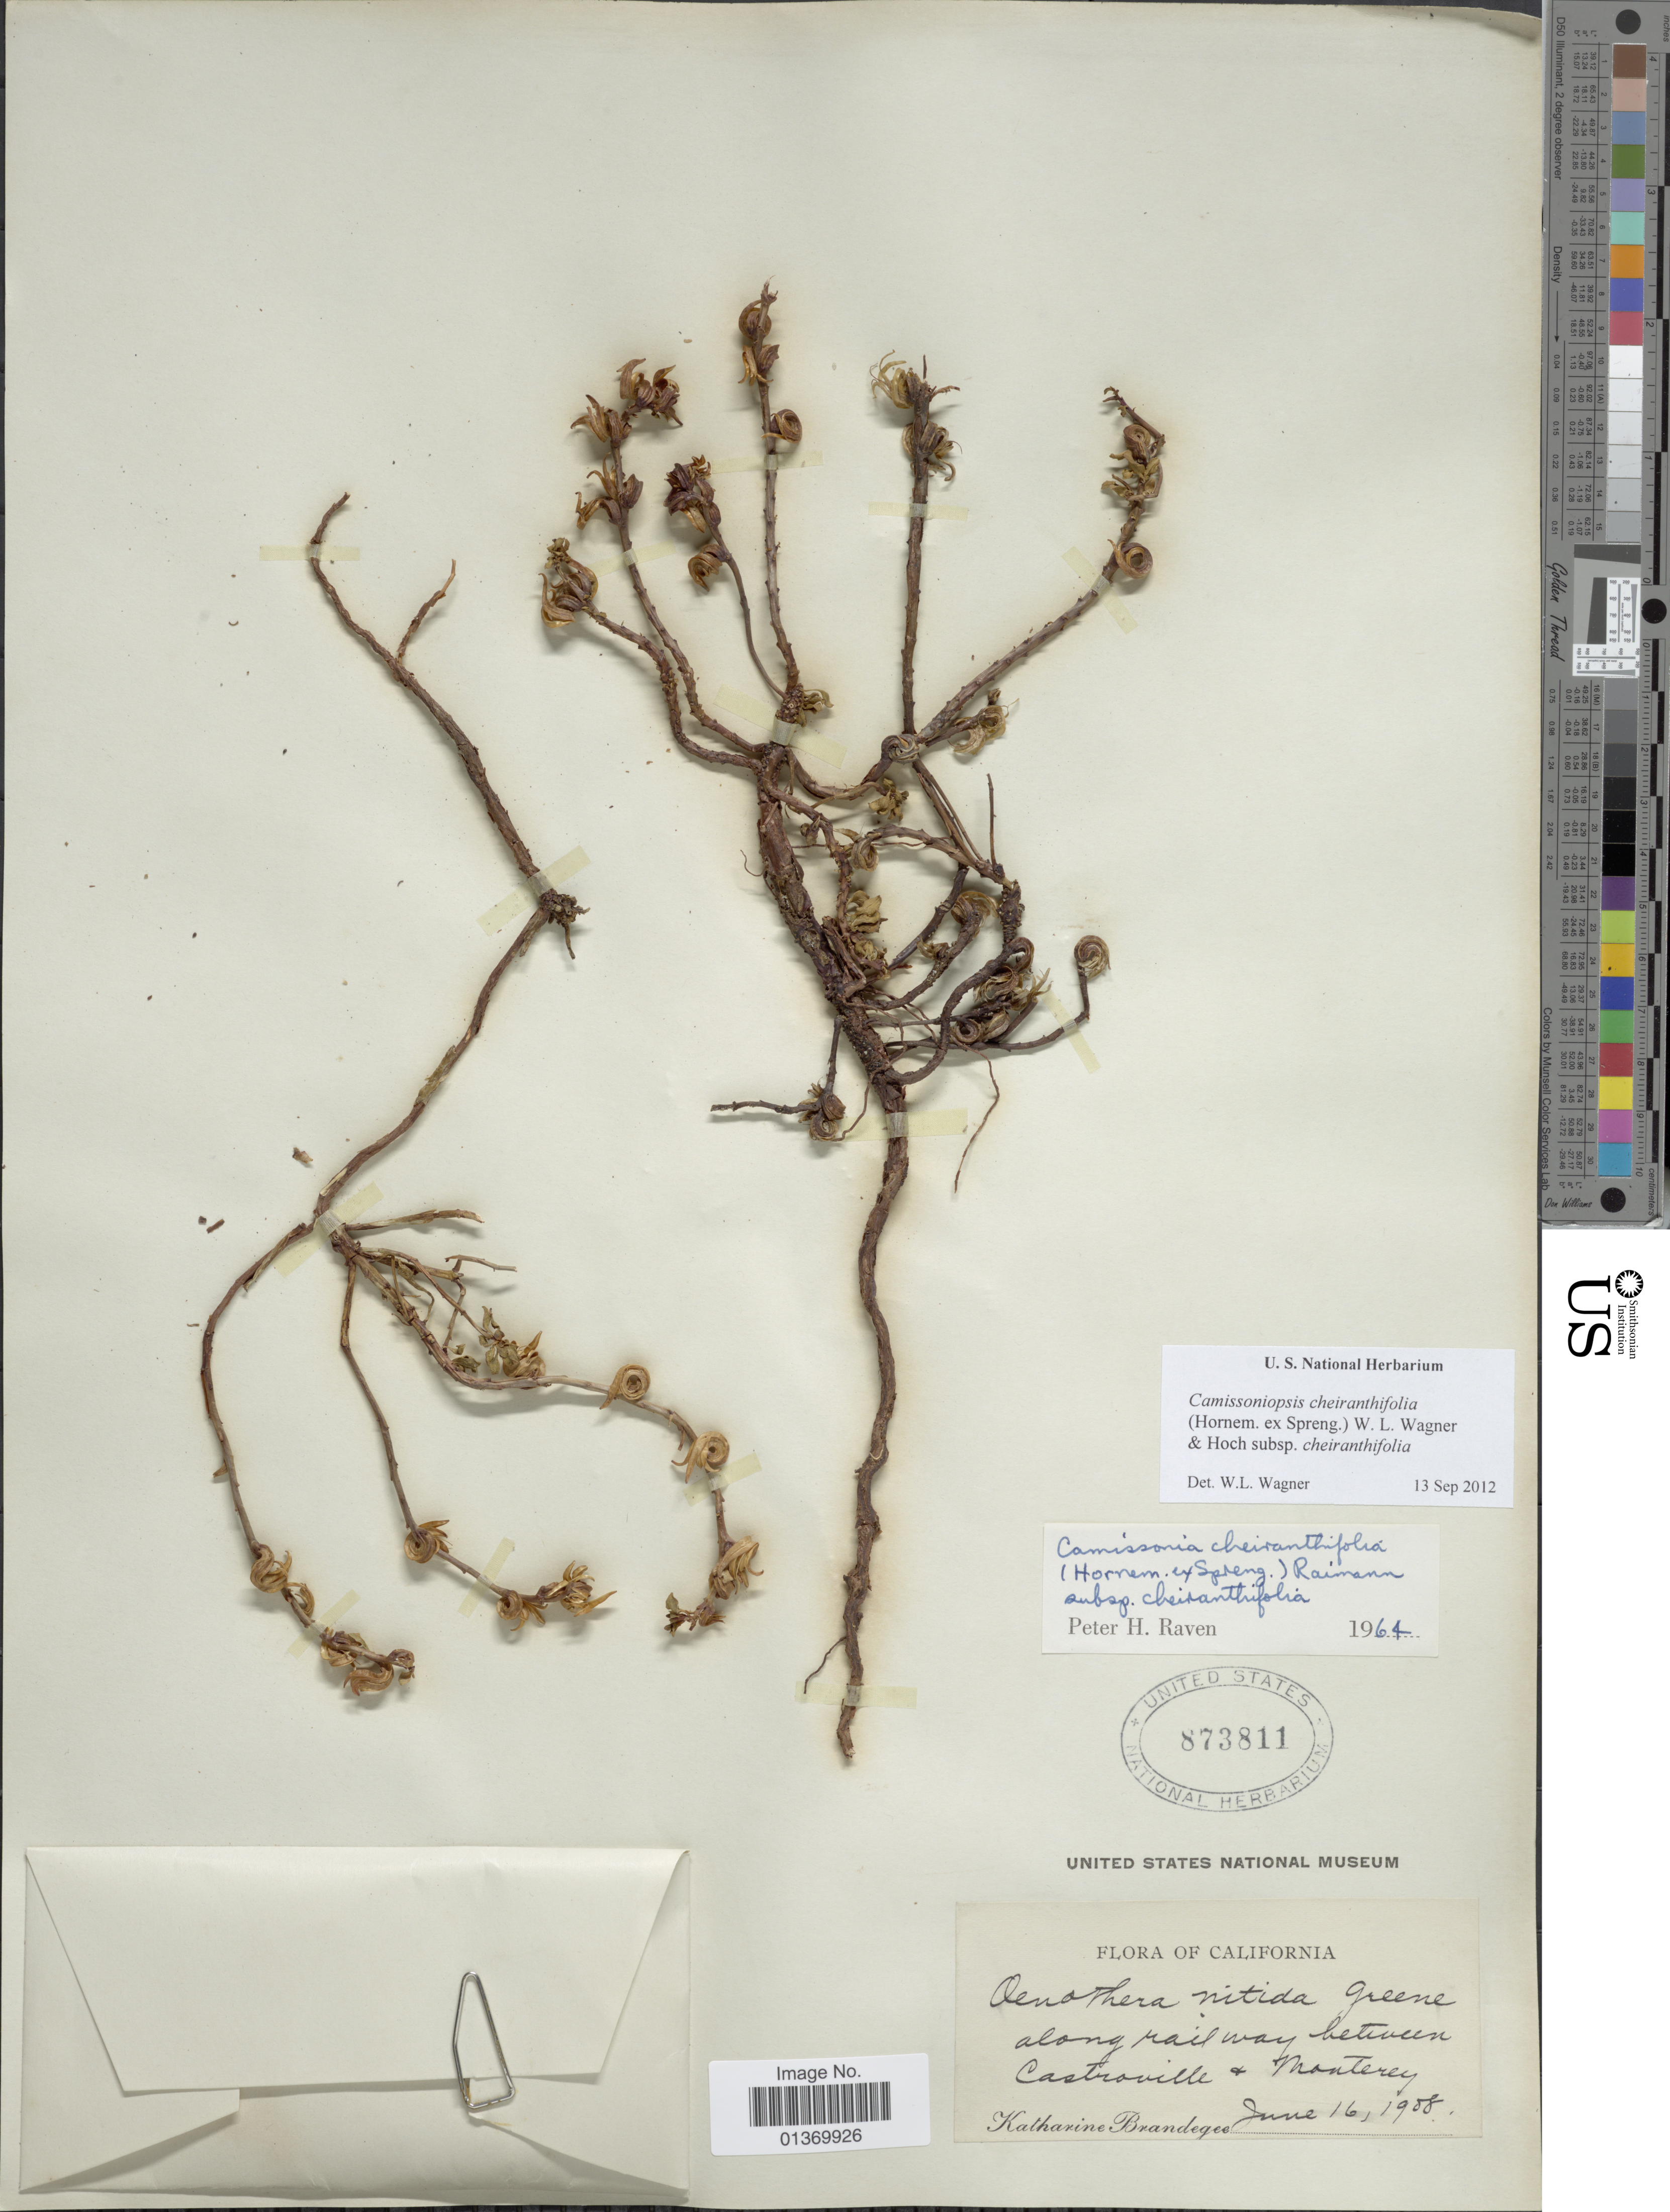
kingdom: Plantae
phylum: Tracheophyta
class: Magnoliopsida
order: Myrtales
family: Onagraceae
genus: Camissoniopsis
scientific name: Camissoniopsis cheiranthifolia subsp. cheiranthifolia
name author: (Hornem. ex Spreng.) W.L. Wagner & Hoch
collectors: M. K. Brandegee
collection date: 1908-06-16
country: United States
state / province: California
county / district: Monterey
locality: Along railway between Castroville & Monterey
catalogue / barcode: US 873811